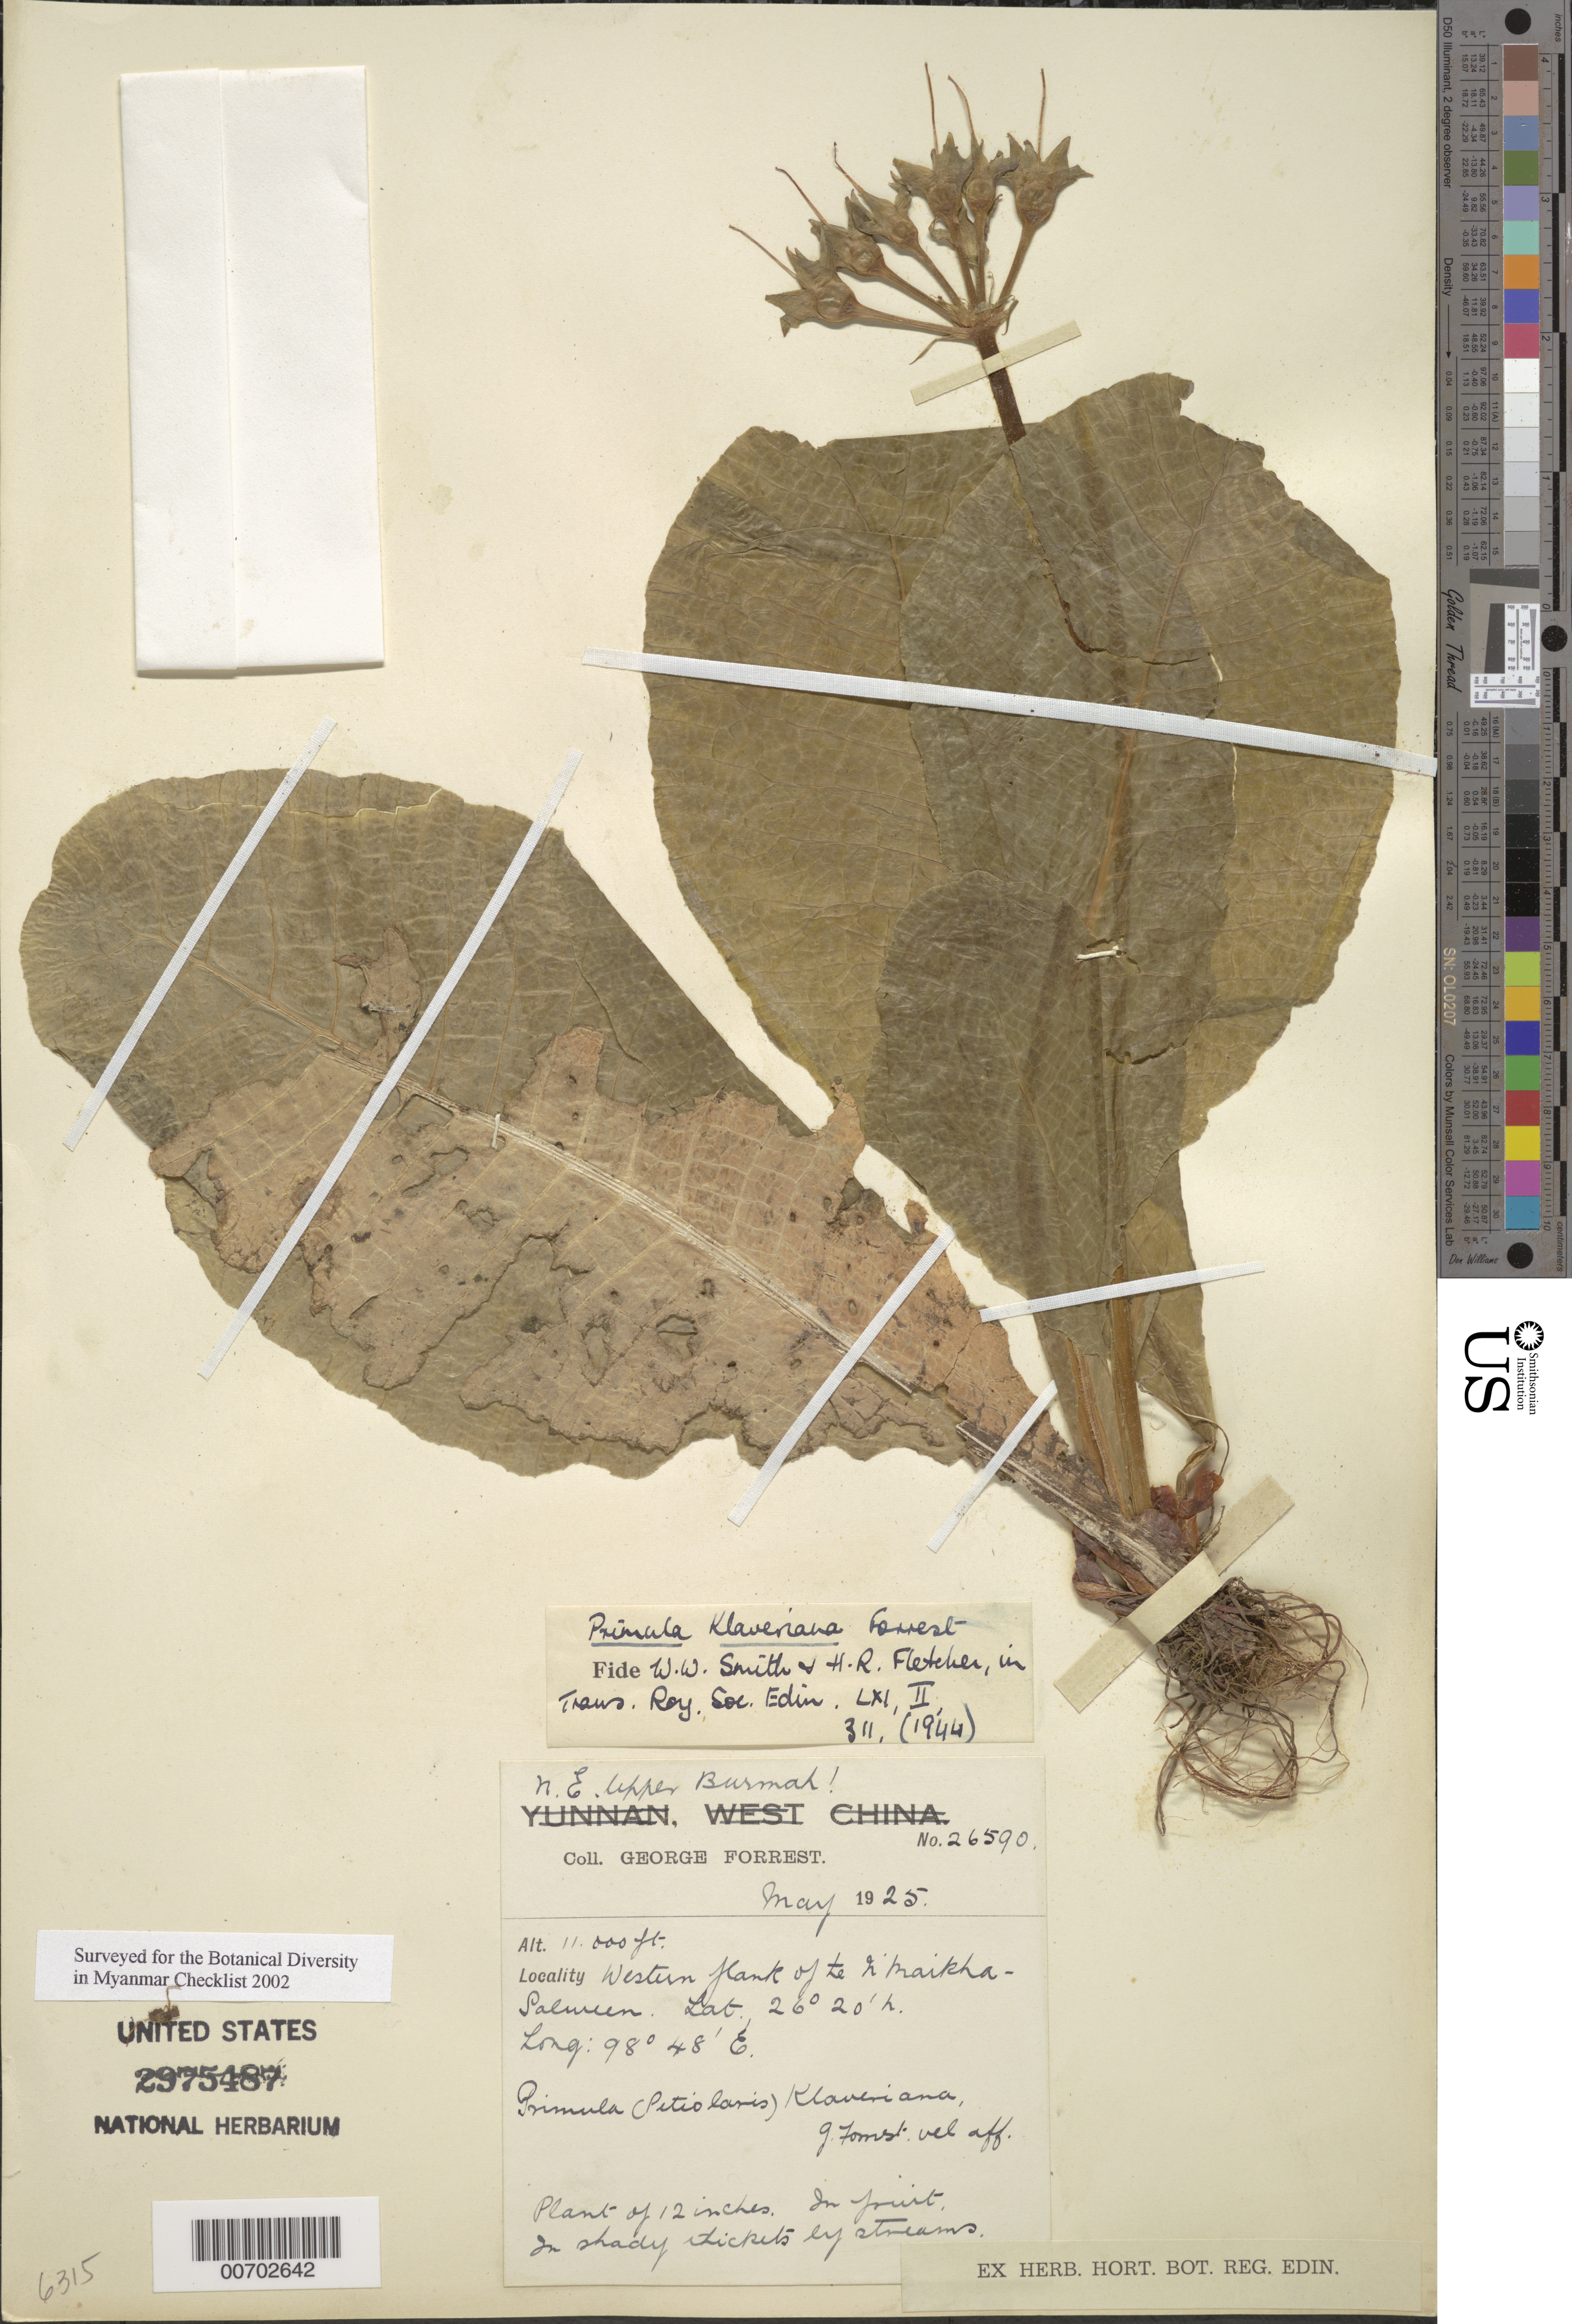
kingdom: Plantae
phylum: Tracheophyta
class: Magnoliopsida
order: Ericales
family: Primulaceae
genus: Primula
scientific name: Primula klaveriana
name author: Forrest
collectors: G. Forrest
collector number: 26590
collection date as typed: May 1925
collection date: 1925-05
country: Myanmar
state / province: Kachin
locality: N'Maikha-Salwin divide, W flank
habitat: In shady thickets by streams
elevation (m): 3353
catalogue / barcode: US 2975487